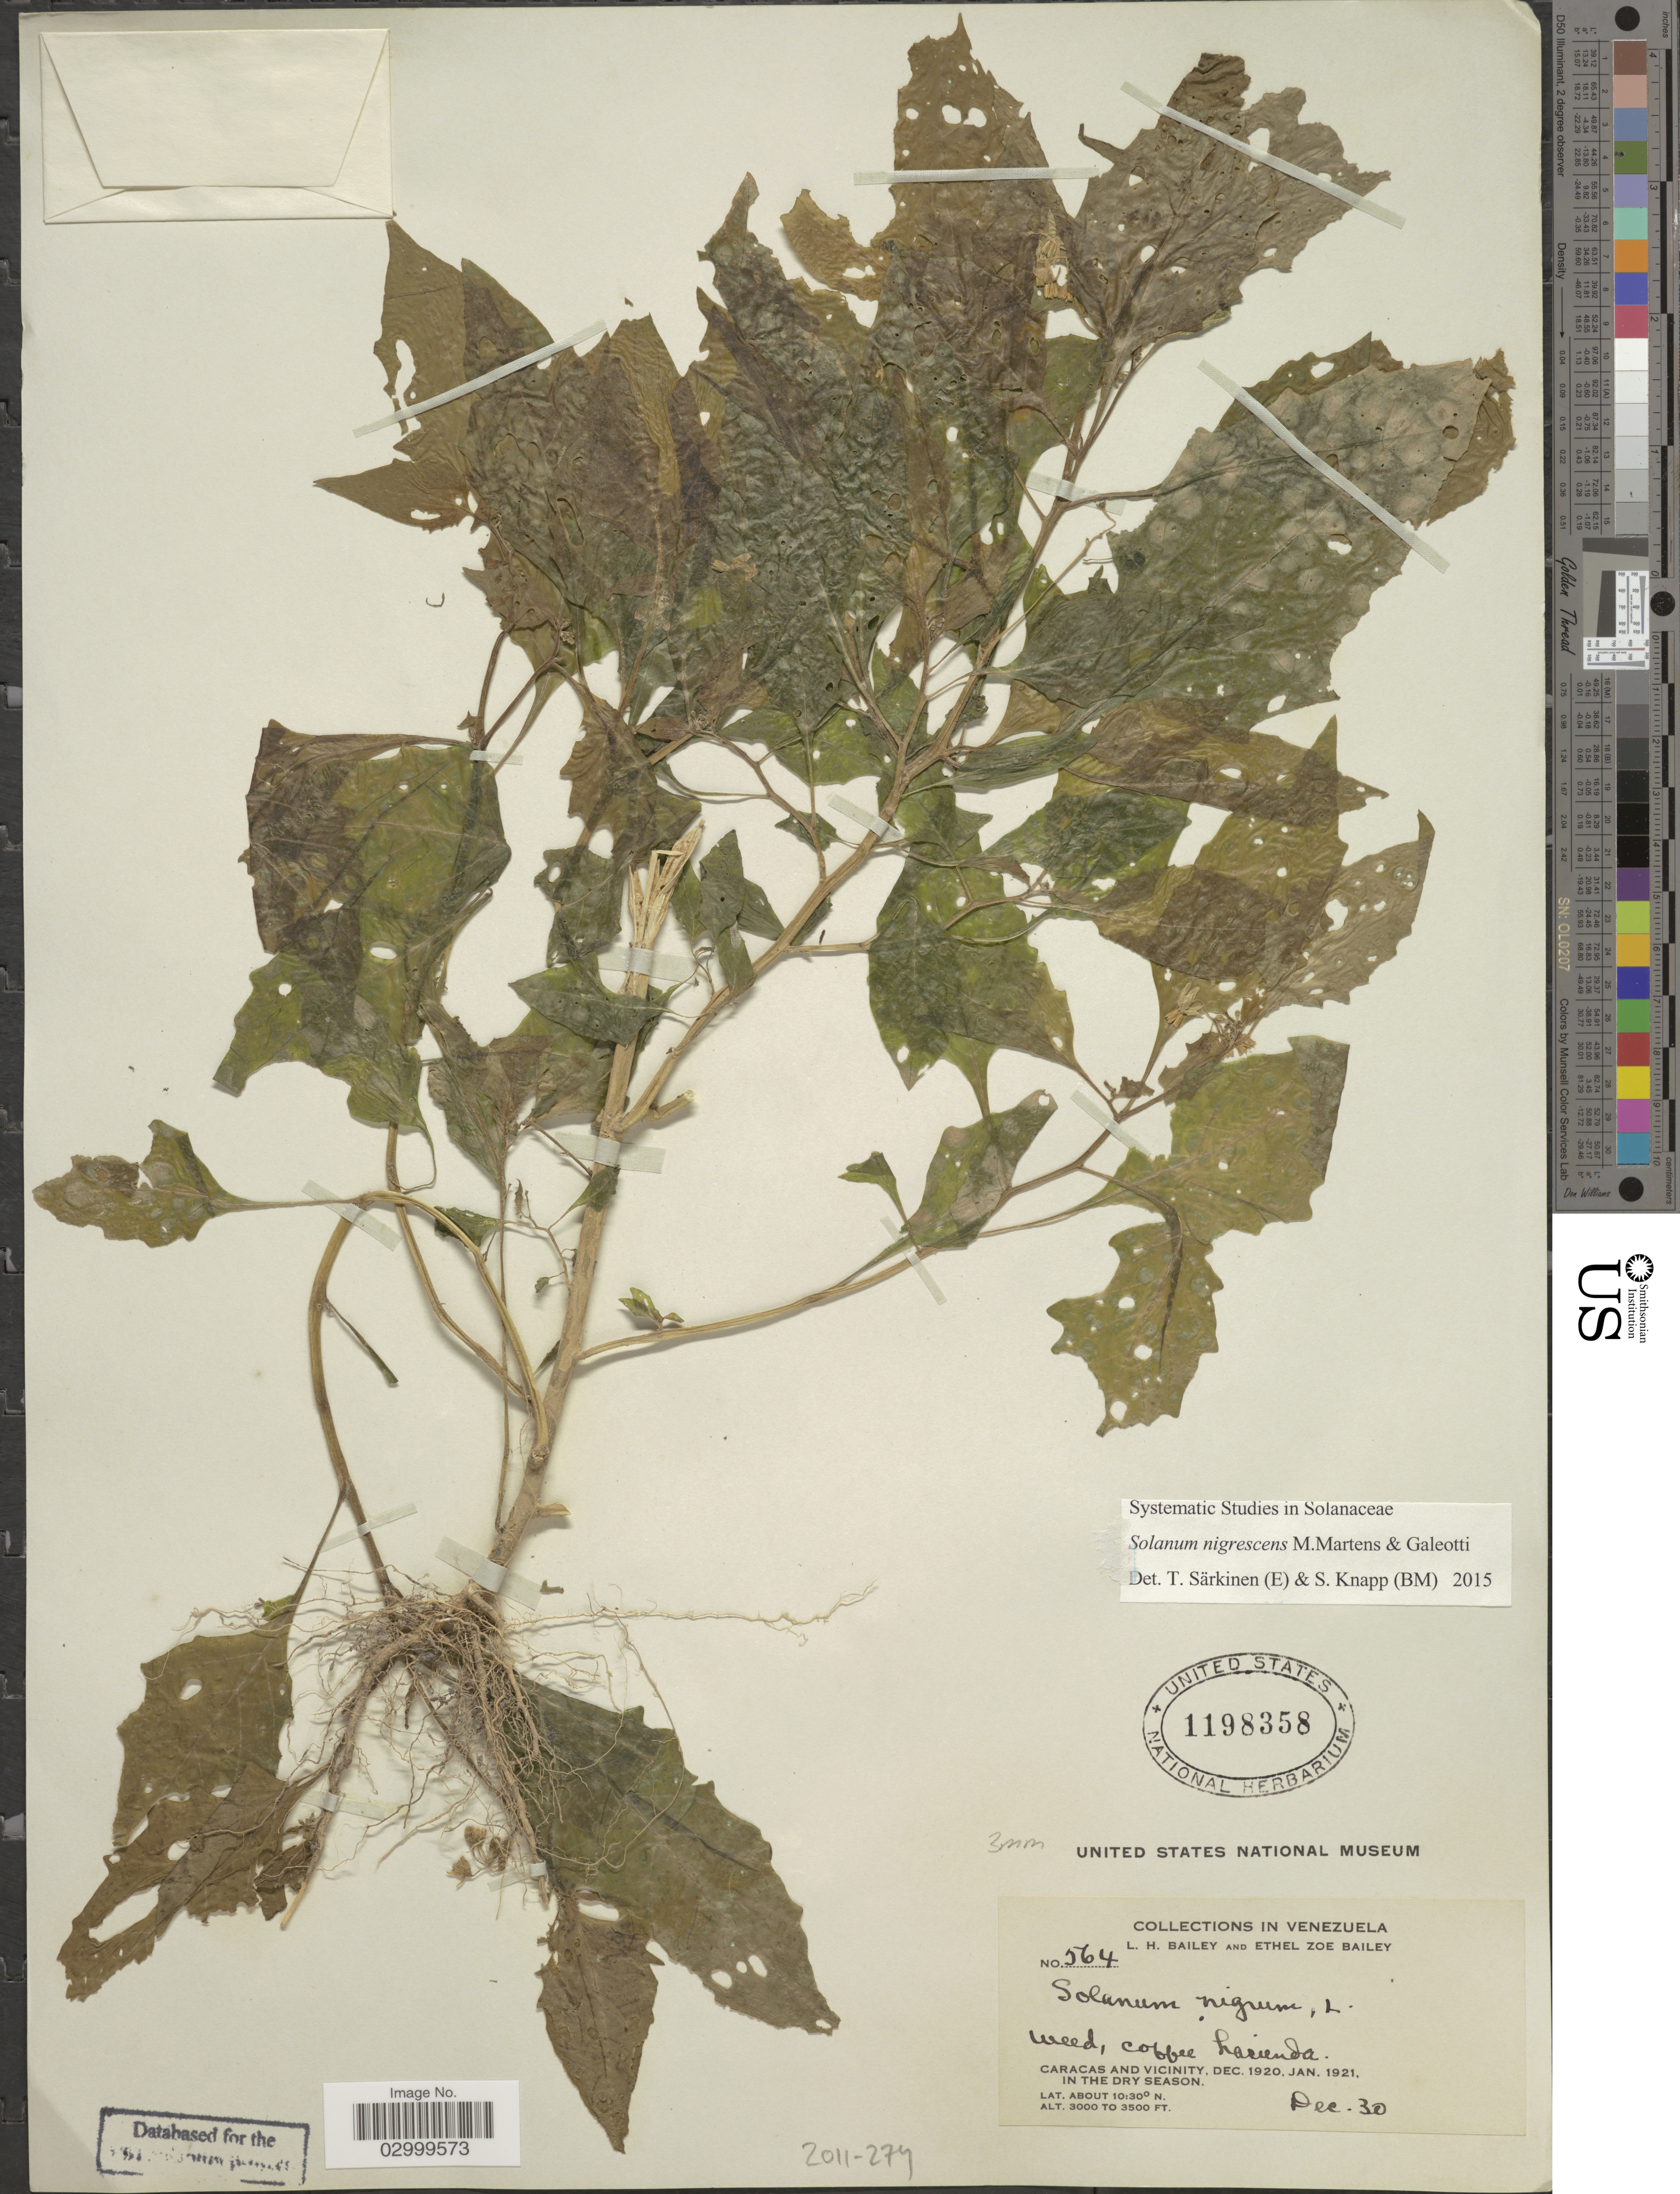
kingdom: Plantae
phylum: Tracheophyta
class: Magnoliopsida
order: Solanales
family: Solanaceae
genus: Solanum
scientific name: Solanum nigrescens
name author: M. Martens & Galeotti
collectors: L. H. Bailey & E. Z. Bailey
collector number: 564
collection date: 1920-12-30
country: Venezuela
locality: Caracas and vicinity.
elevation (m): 914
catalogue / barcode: US 1198358